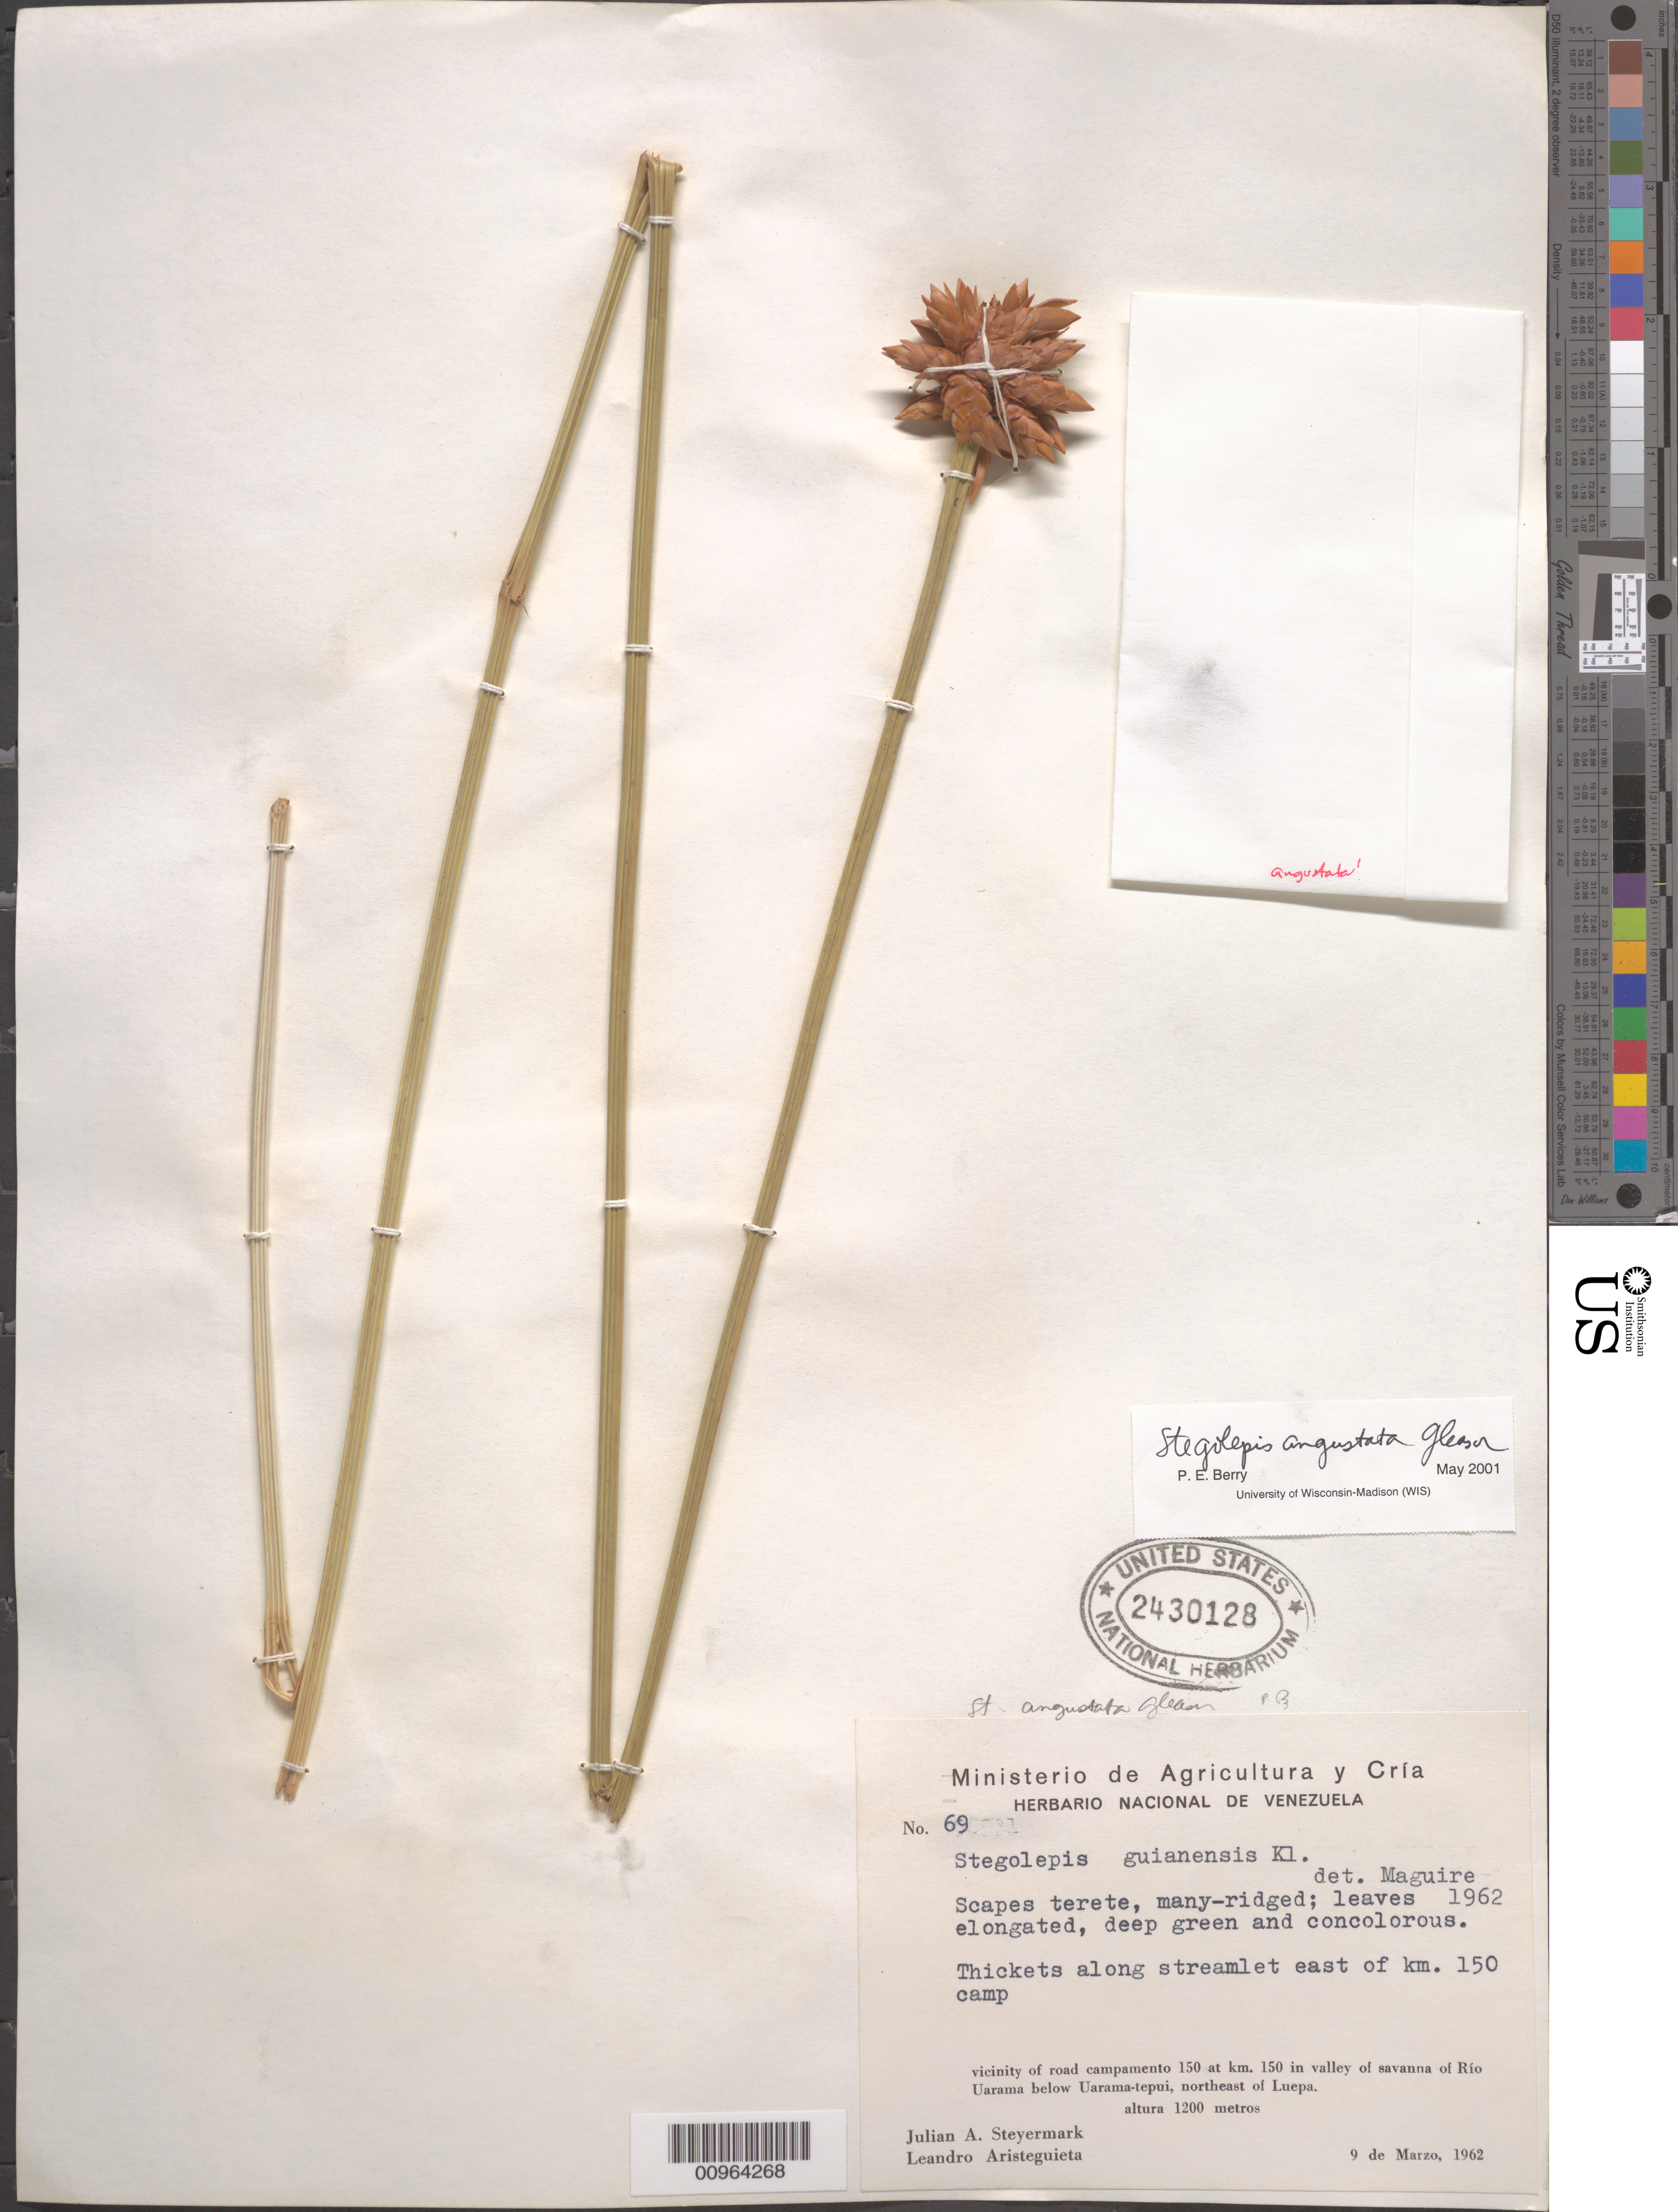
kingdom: Plantae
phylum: Tracheophyta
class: Liliopsida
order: Poales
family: Rapateaceae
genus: Stegolepis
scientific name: Stegolepis angustata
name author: Gleason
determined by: Berry, P. E., (WIS), University of Wisconsin - Madison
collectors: J. Steyermark & L. Aristeguieta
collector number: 69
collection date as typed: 9-Mar-62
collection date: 1962-03-09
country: Venezuela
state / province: Bolívar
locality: Rio Uarama valley, below Uarama-tepui, NE of Luepa, vic of road campamento 150 at km 150; east of km 150 camp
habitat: Thickets along streamlet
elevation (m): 1200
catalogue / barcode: US 2430128